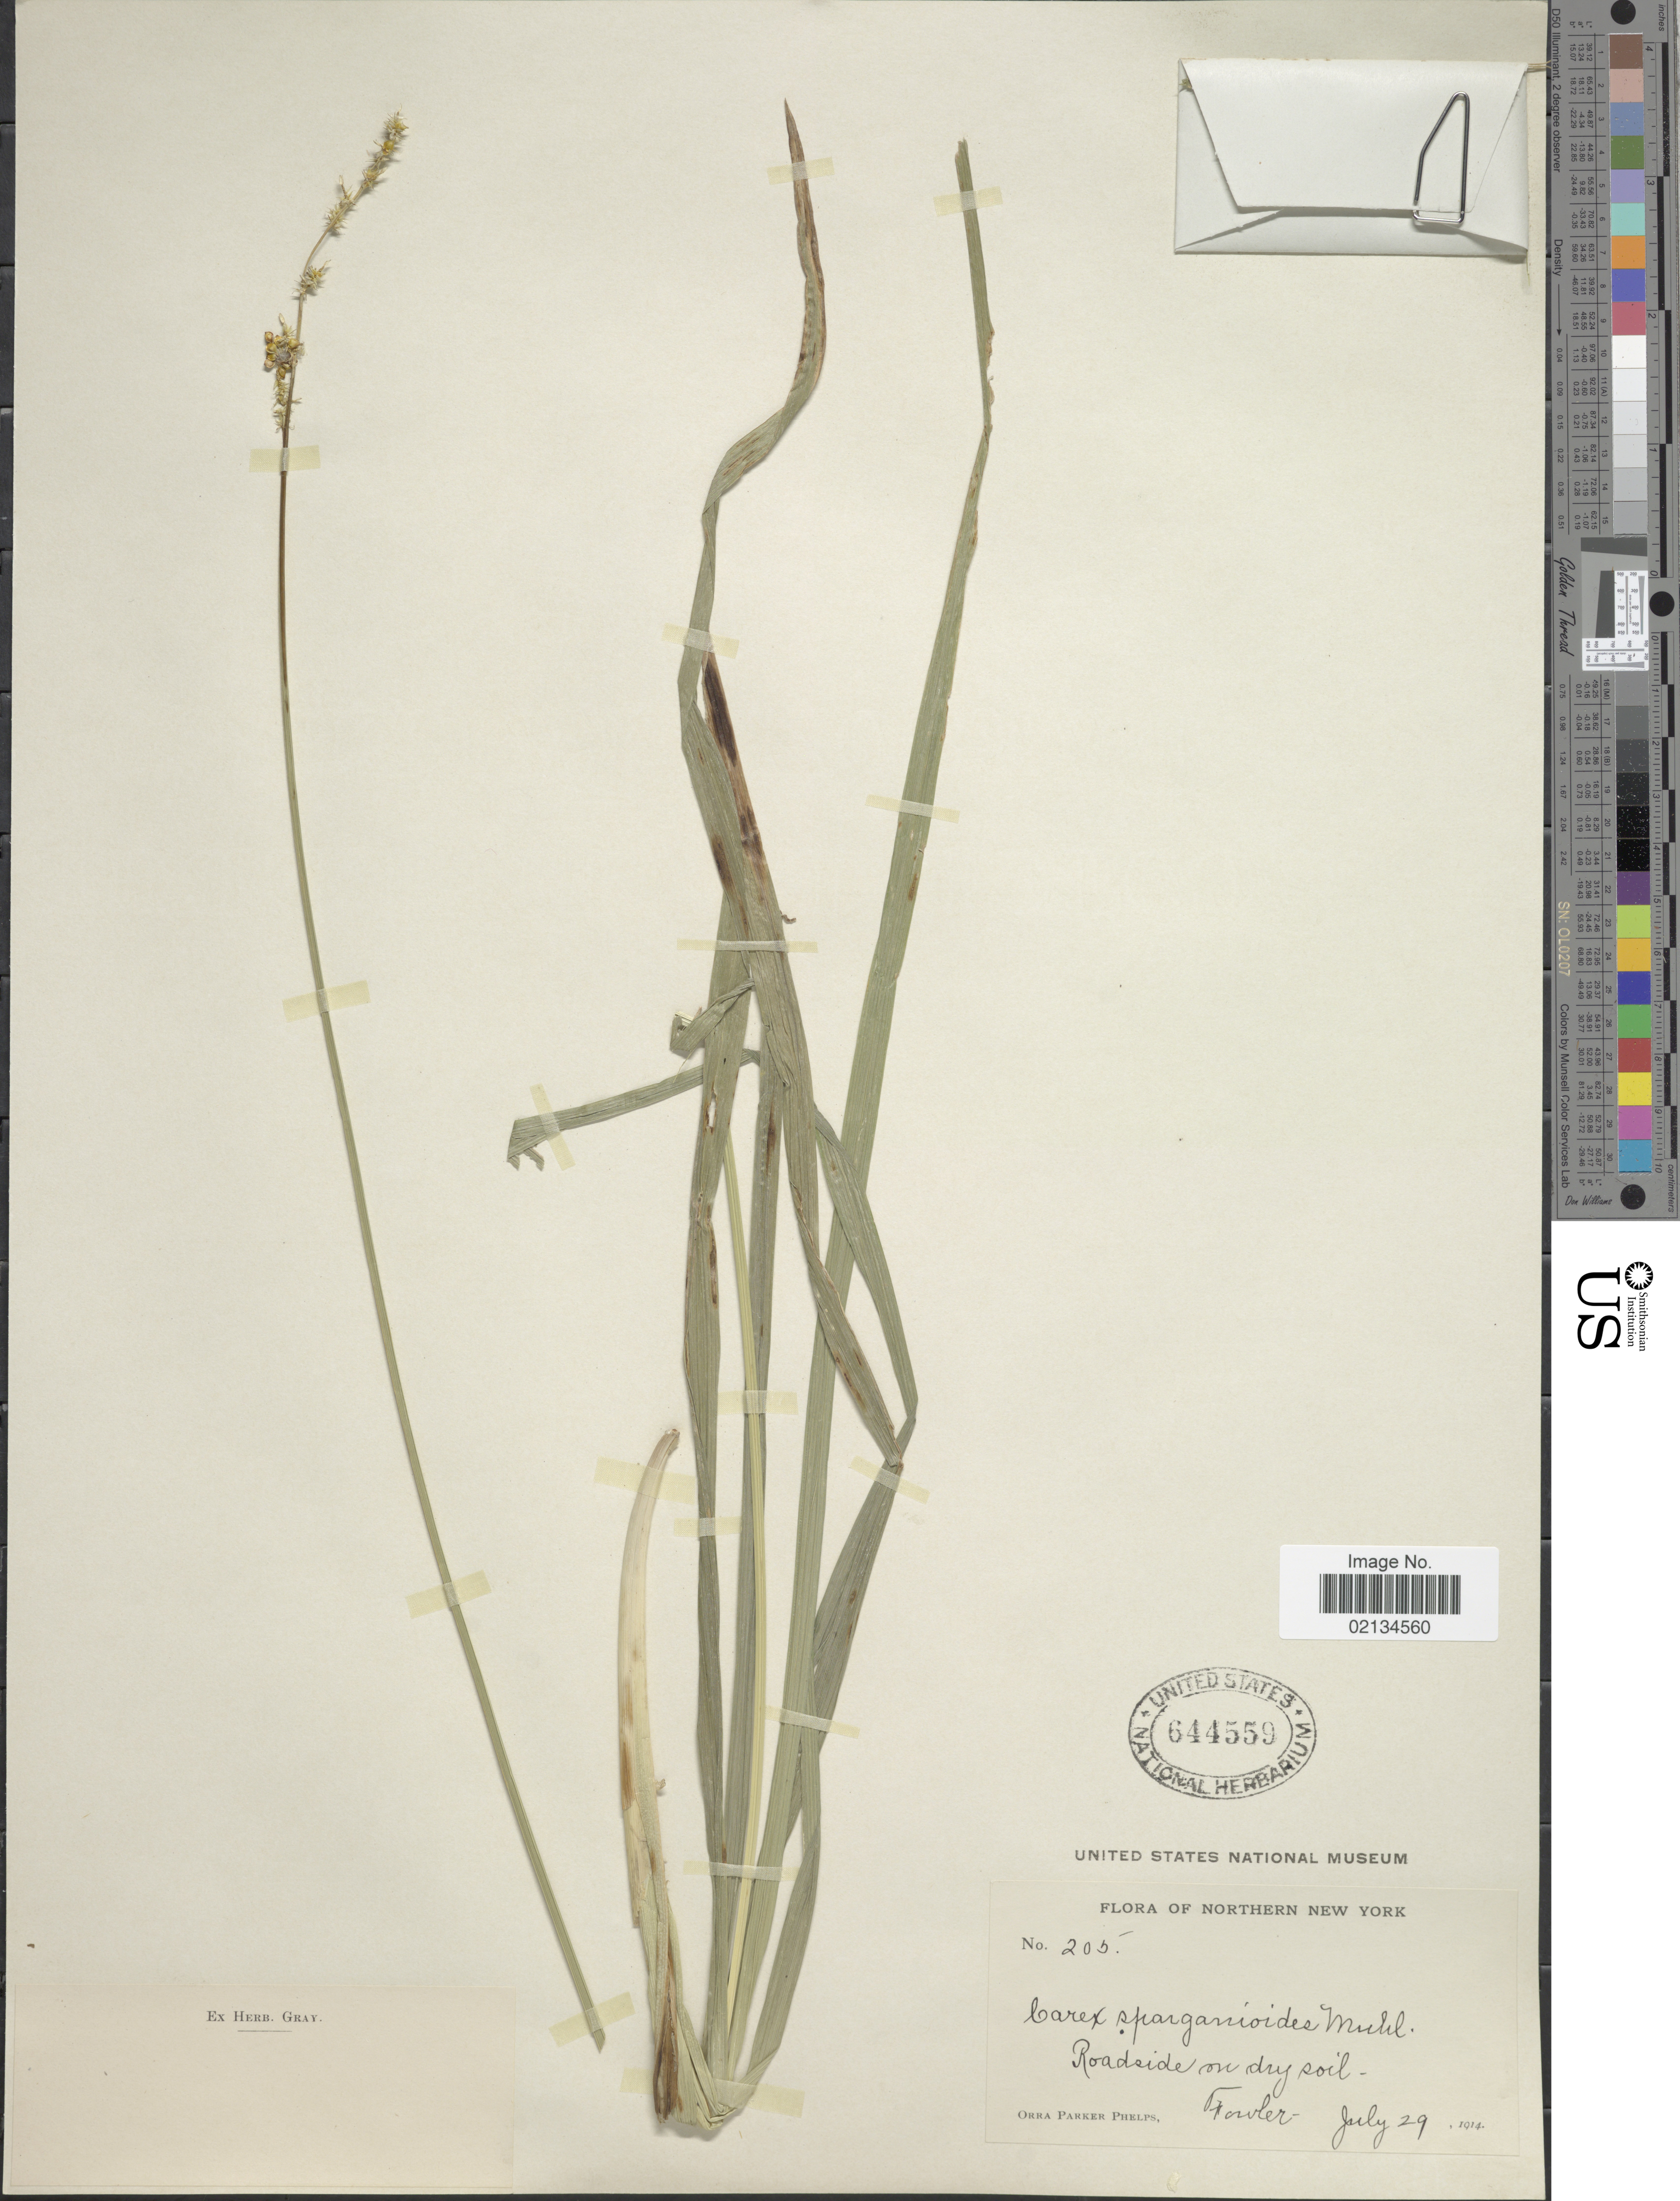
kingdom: Plantae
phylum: Tracheophyta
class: Liliopsida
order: Poales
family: Cyperaceae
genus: Carex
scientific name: Carex sparganioides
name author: Muhl. ex Willd.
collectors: O. P. Phelps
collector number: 205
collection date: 1914-07-29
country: United States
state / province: New York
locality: Northern New York, Roadside on dry soil.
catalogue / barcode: US 644559